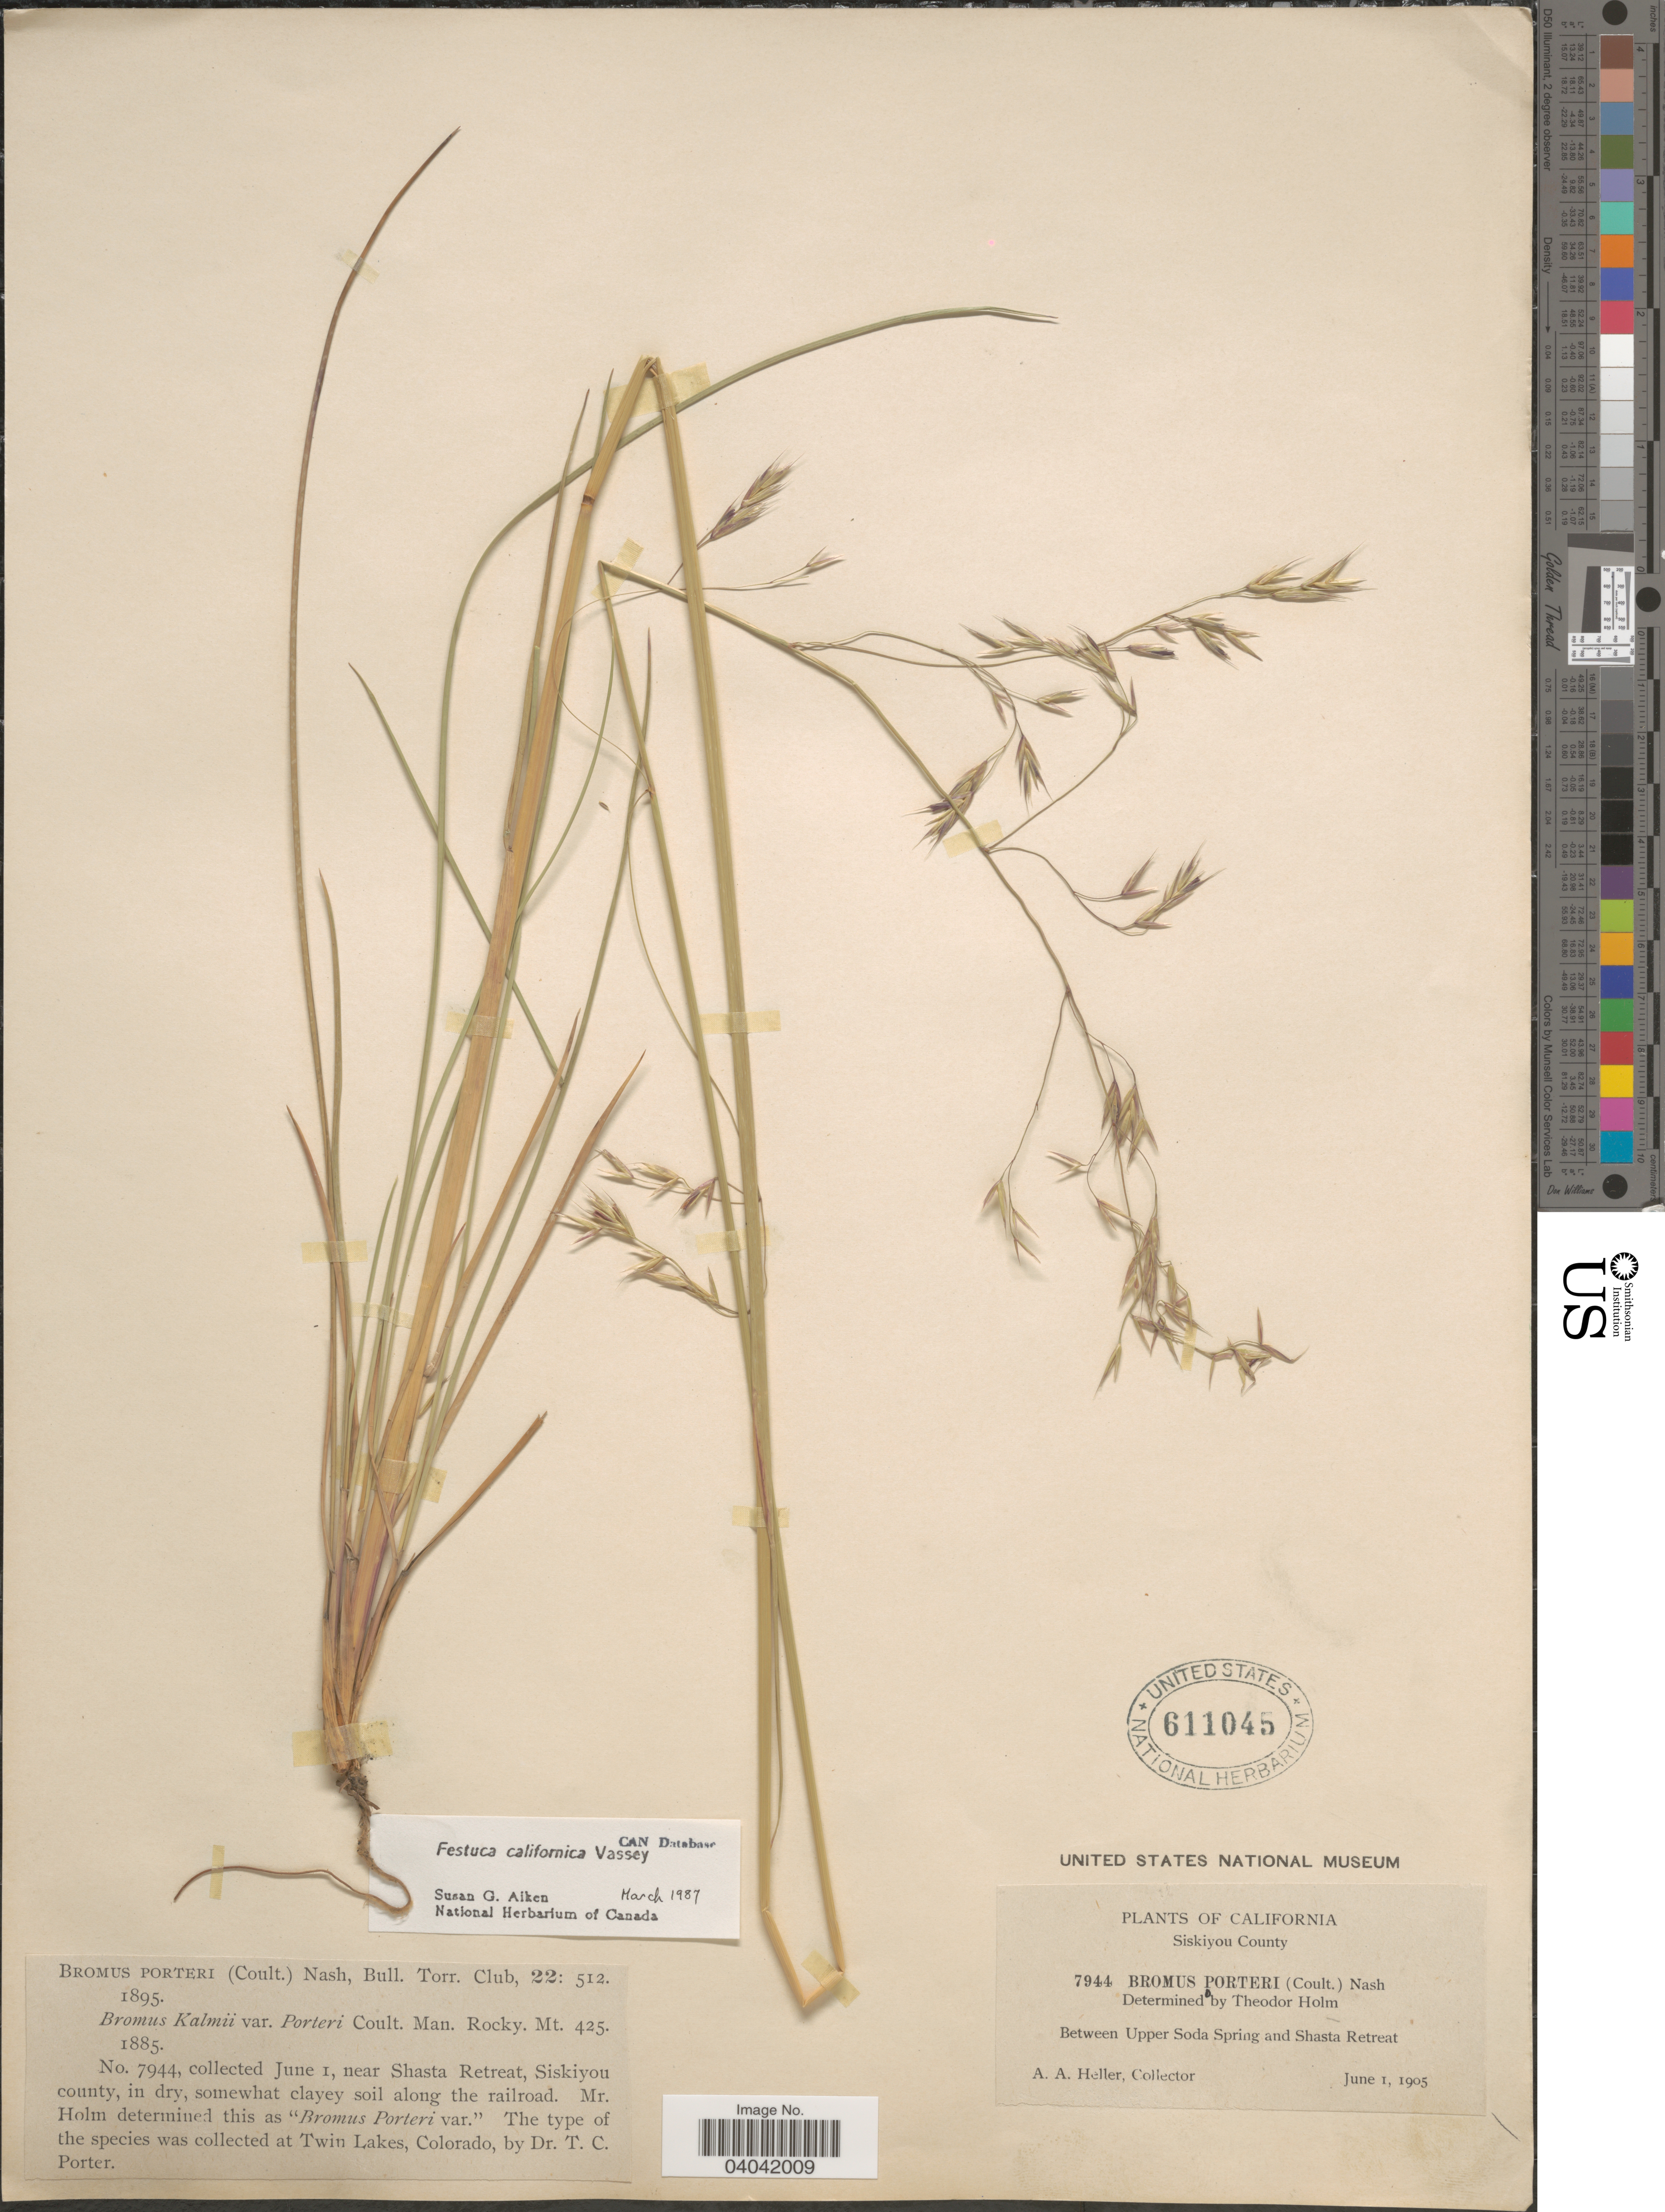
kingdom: Plantae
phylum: Tracheophyta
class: Liliopsida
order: Poales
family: Poaceae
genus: Festuca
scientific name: Festuca californica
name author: Vasey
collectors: A. A. Heller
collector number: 7944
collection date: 1905-06-01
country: United States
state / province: California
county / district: Siskiyou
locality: Near Shasta Retreat, Siskiyou county. Siskiyou County. Between Upper Soda Spring and Shasta Retreat.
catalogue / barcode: US 611045